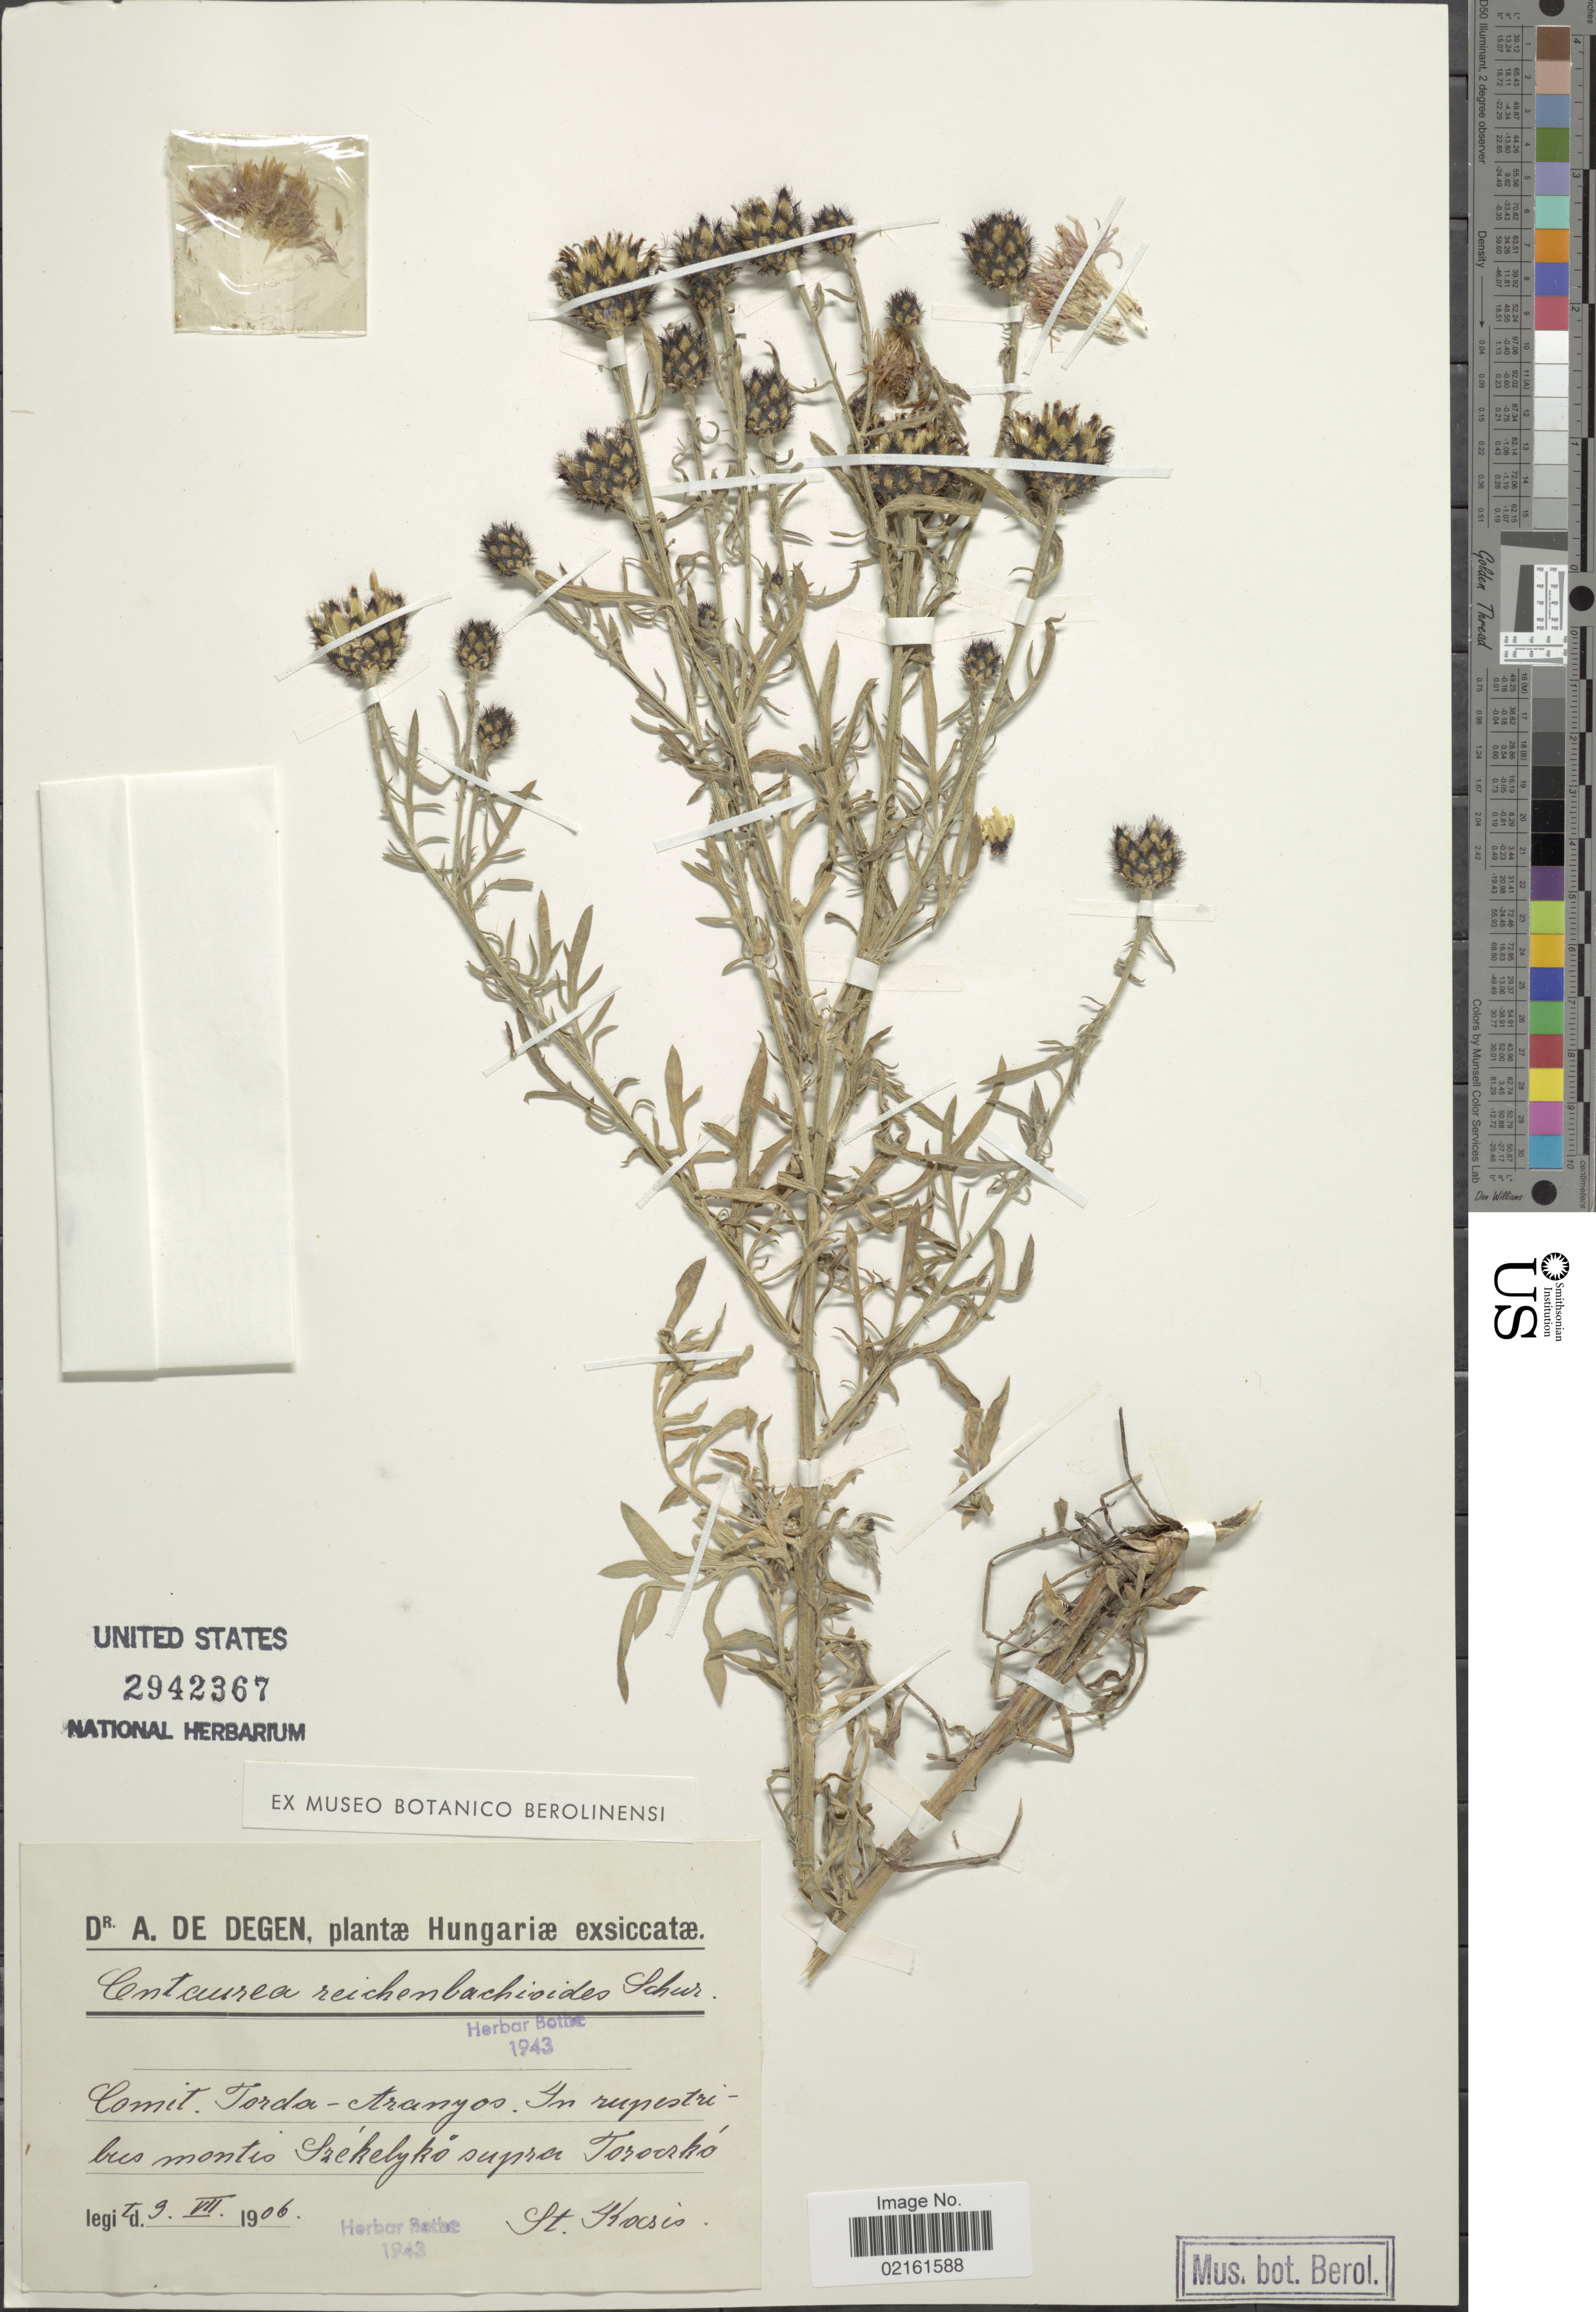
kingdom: Plantae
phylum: Tracheophyta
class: Magnoliopsida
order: Asterales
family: Asteraceae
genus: Centaurea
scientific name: Centaurea reichenbachii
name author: DC.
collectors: A. von Degen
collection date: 1906-07-19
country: Hungary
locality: Comit. Torda-tranyos. In rupestribus montis Szekelyko supra Torosko. St. Kasis [interpreted]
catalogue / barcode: US 2942367